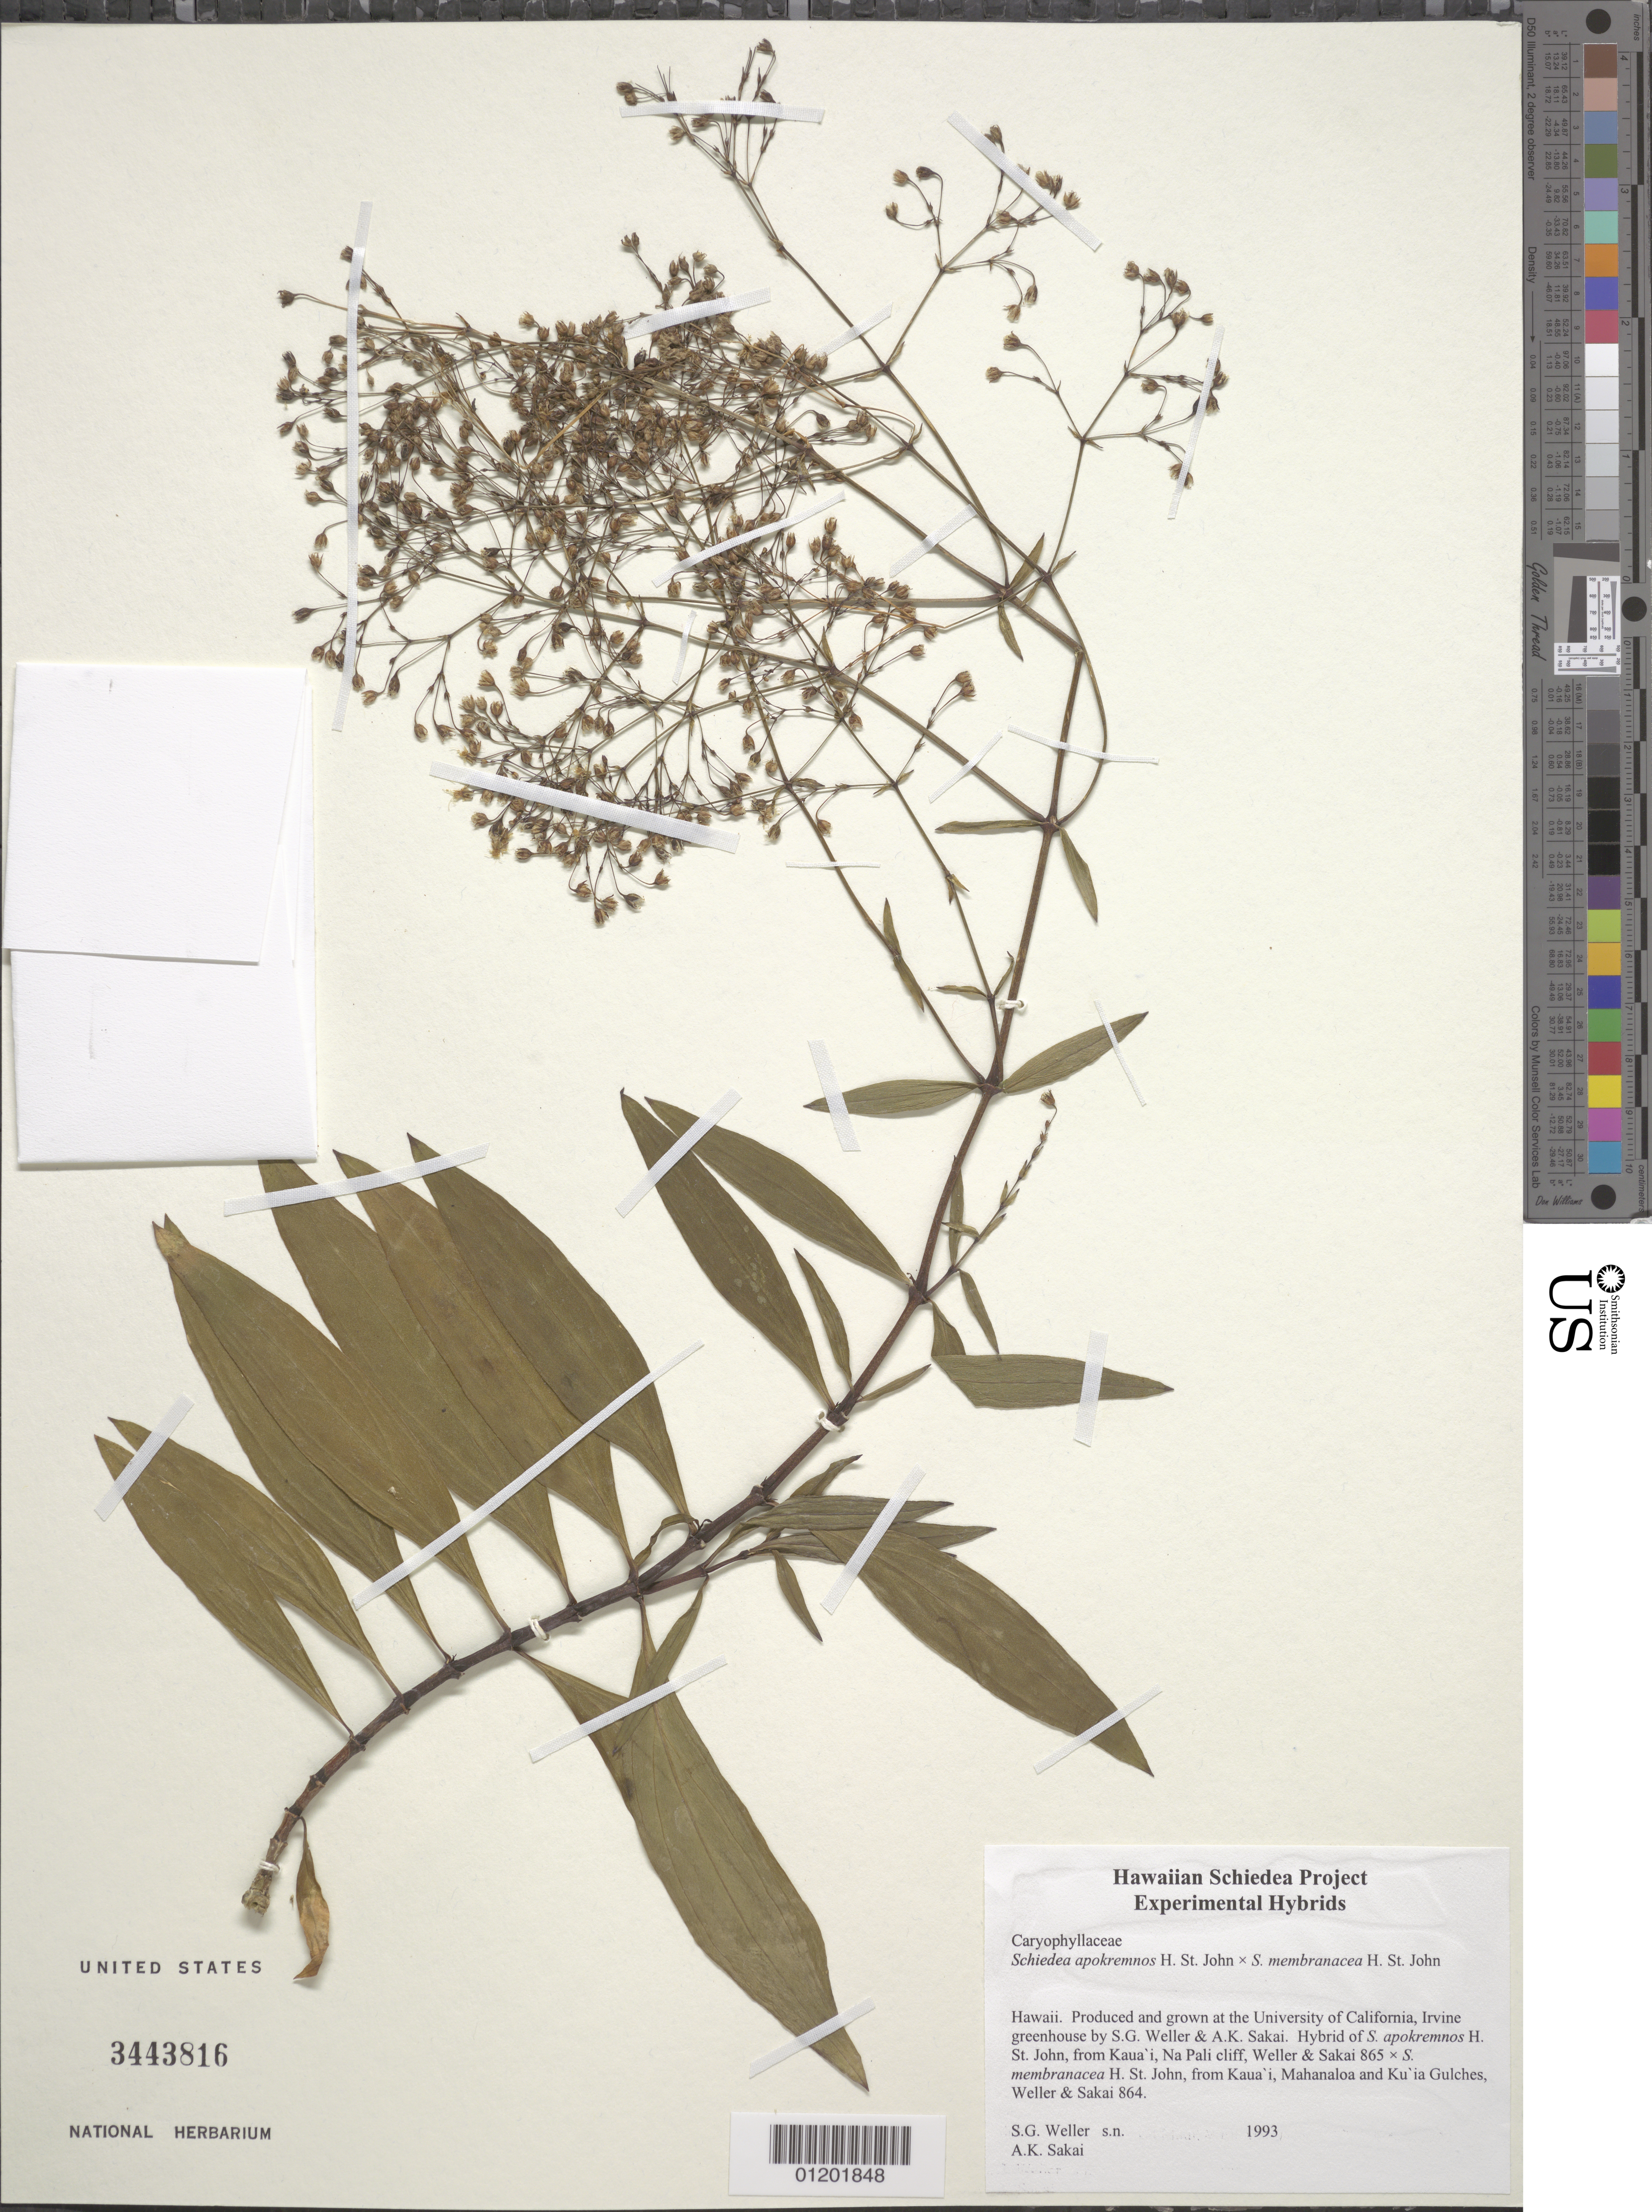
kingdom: Plantae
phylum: Tracheophyta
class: Magnoliopsida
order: Caryophyllales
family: Caryophyllaceae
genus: Schiedea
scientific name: Schiedea apokremnos x S. membranacea H. St. John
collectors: S. G. Weller & A. Sakai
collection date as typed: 1993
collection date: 1993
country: United States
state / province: California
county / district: Orange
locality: University of California, Irvine greenhouse.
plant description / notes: Hybrid of S. apokremnos H. St. John [from Kaua'i, Na Pali cliff, Weller & Sakai 865] × S. membranacea H. St. John [from Kaua'i, Mahanaloa and Ku'ia Gulches, Weller & Sakai 864].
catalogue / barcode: US 3443816